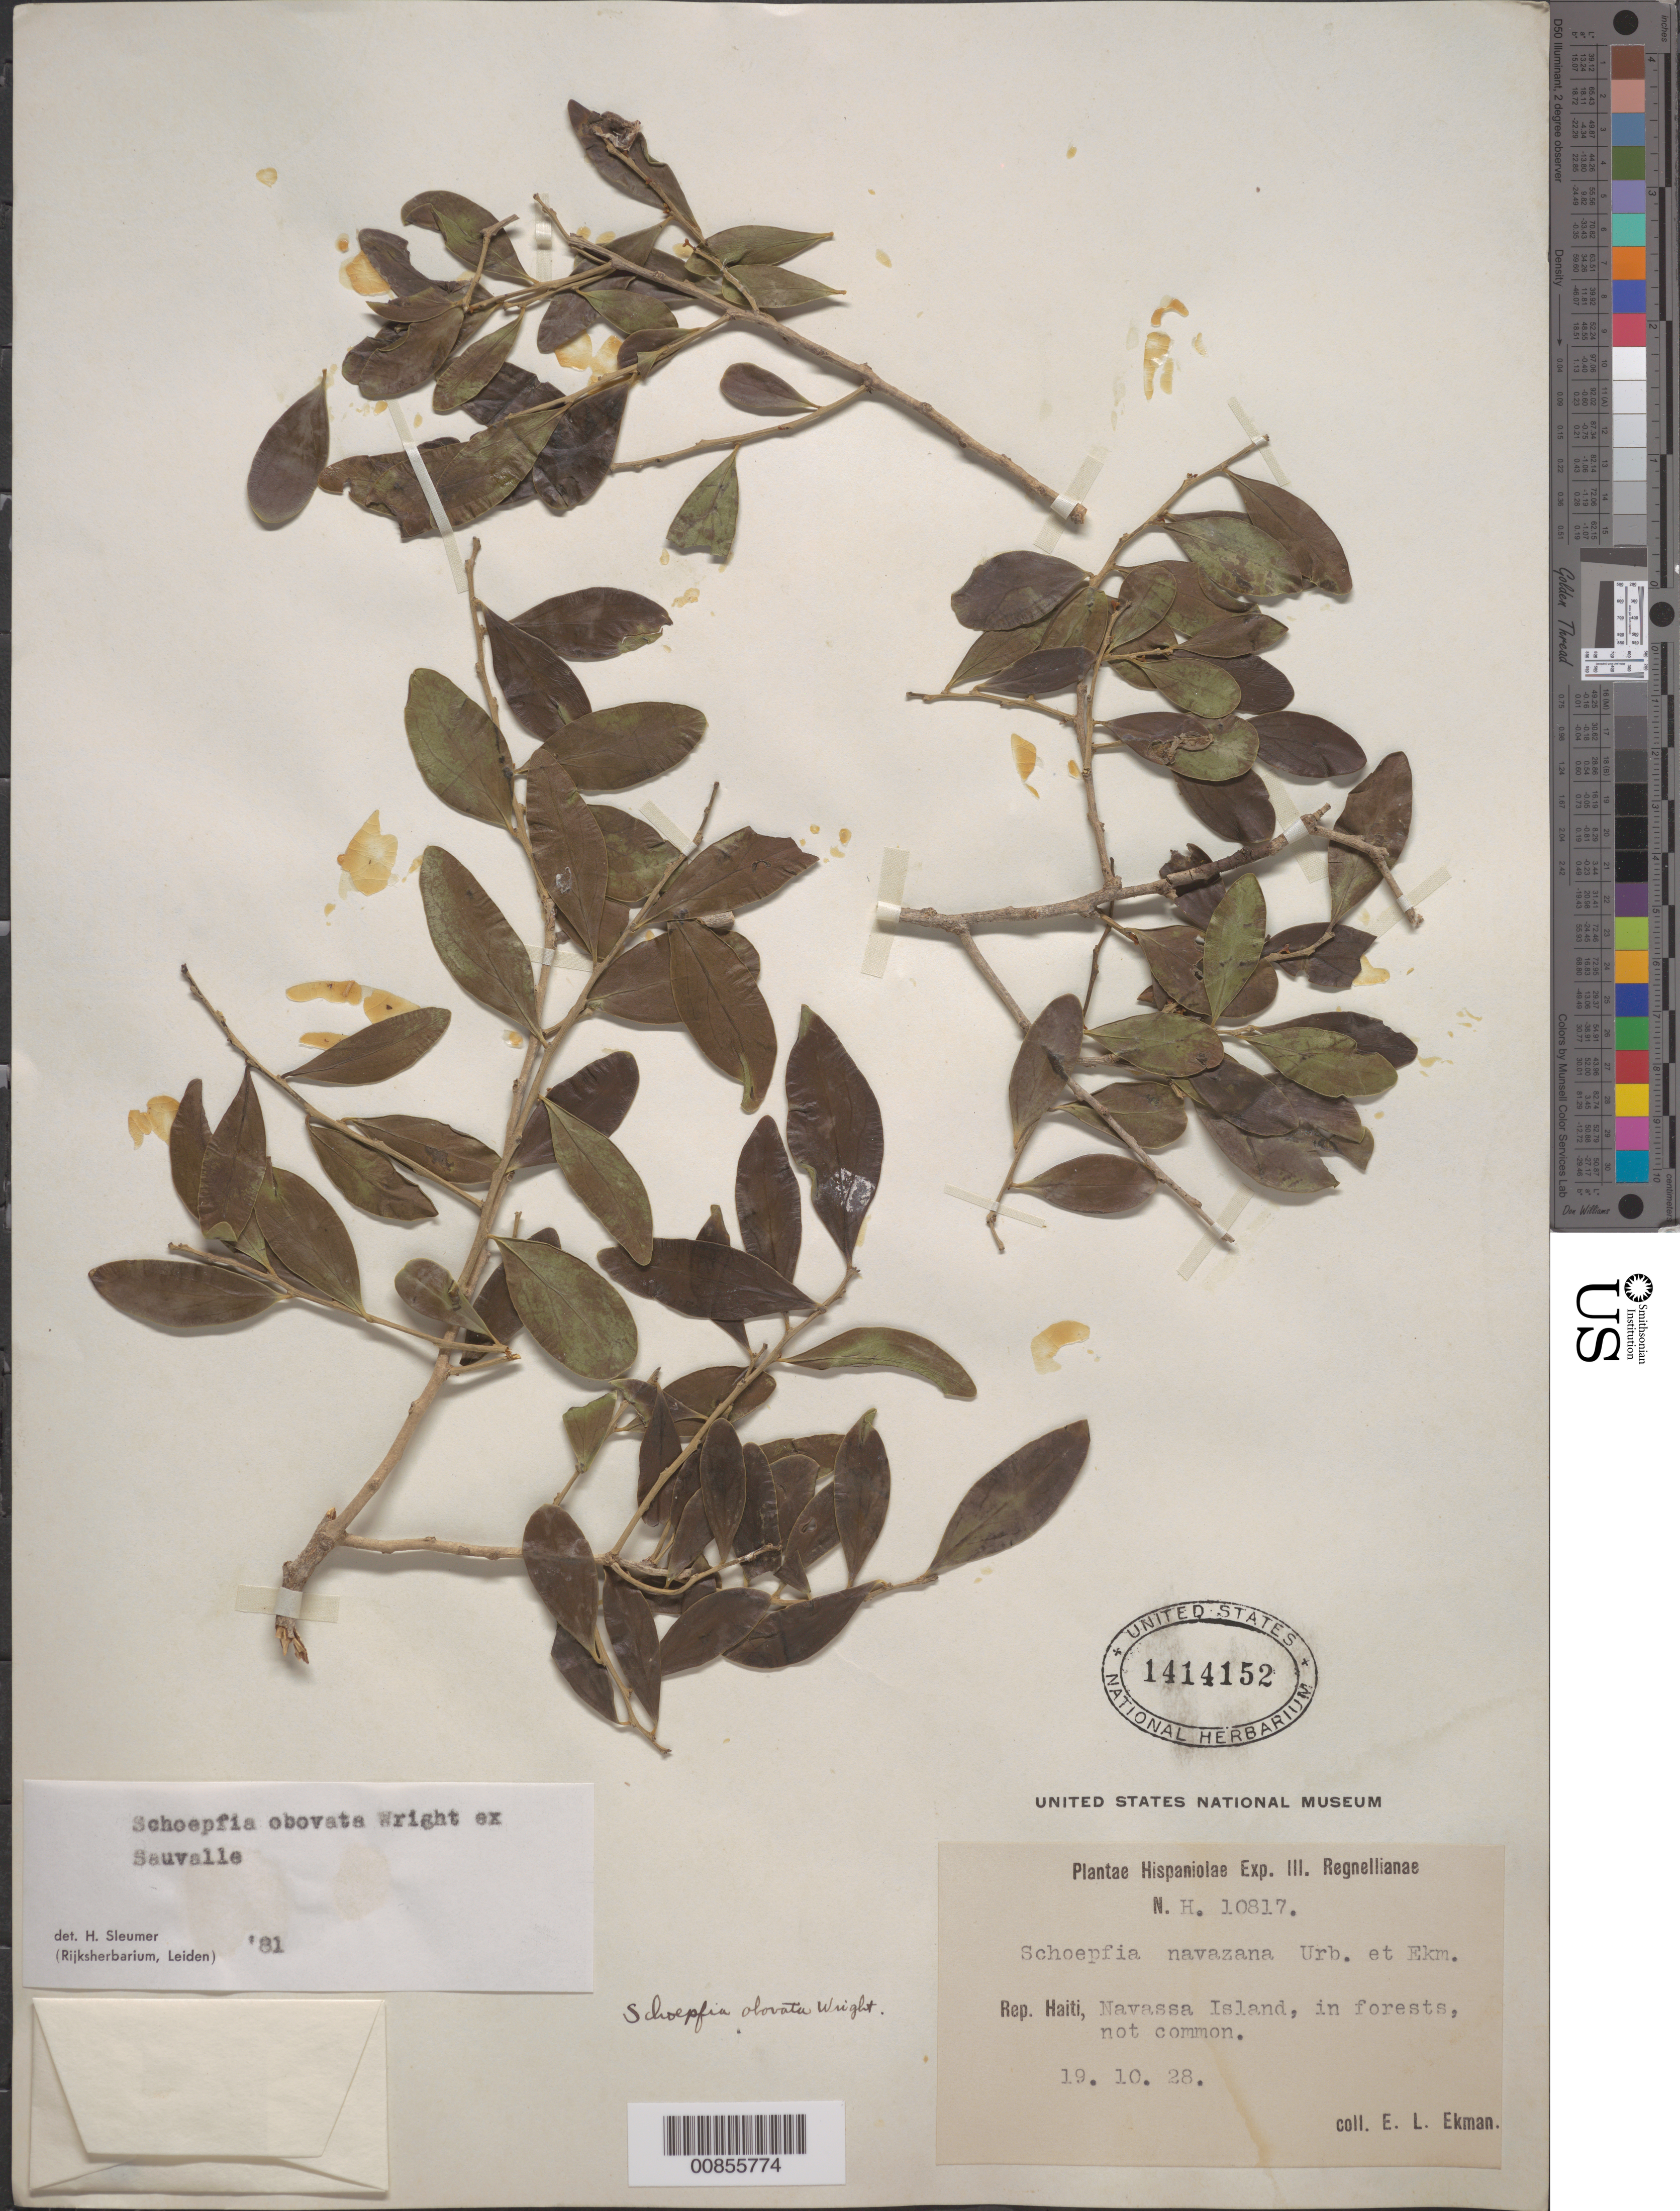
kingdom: Plantae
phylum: Tracheophyta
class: Magnoliopsida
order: Santalales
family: Schoepfiaceae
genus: Schoepfia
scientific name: Schoepfia obovata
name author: C. Wright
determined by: Sleumer, H. O.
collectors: E. L. Ekman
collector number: H 10817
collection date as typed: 19 Oct 1928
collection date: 1928-10-19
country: Navassa Island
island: Hispaniola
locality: Navassa Island.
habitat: In forest.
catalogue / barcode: US 1414152